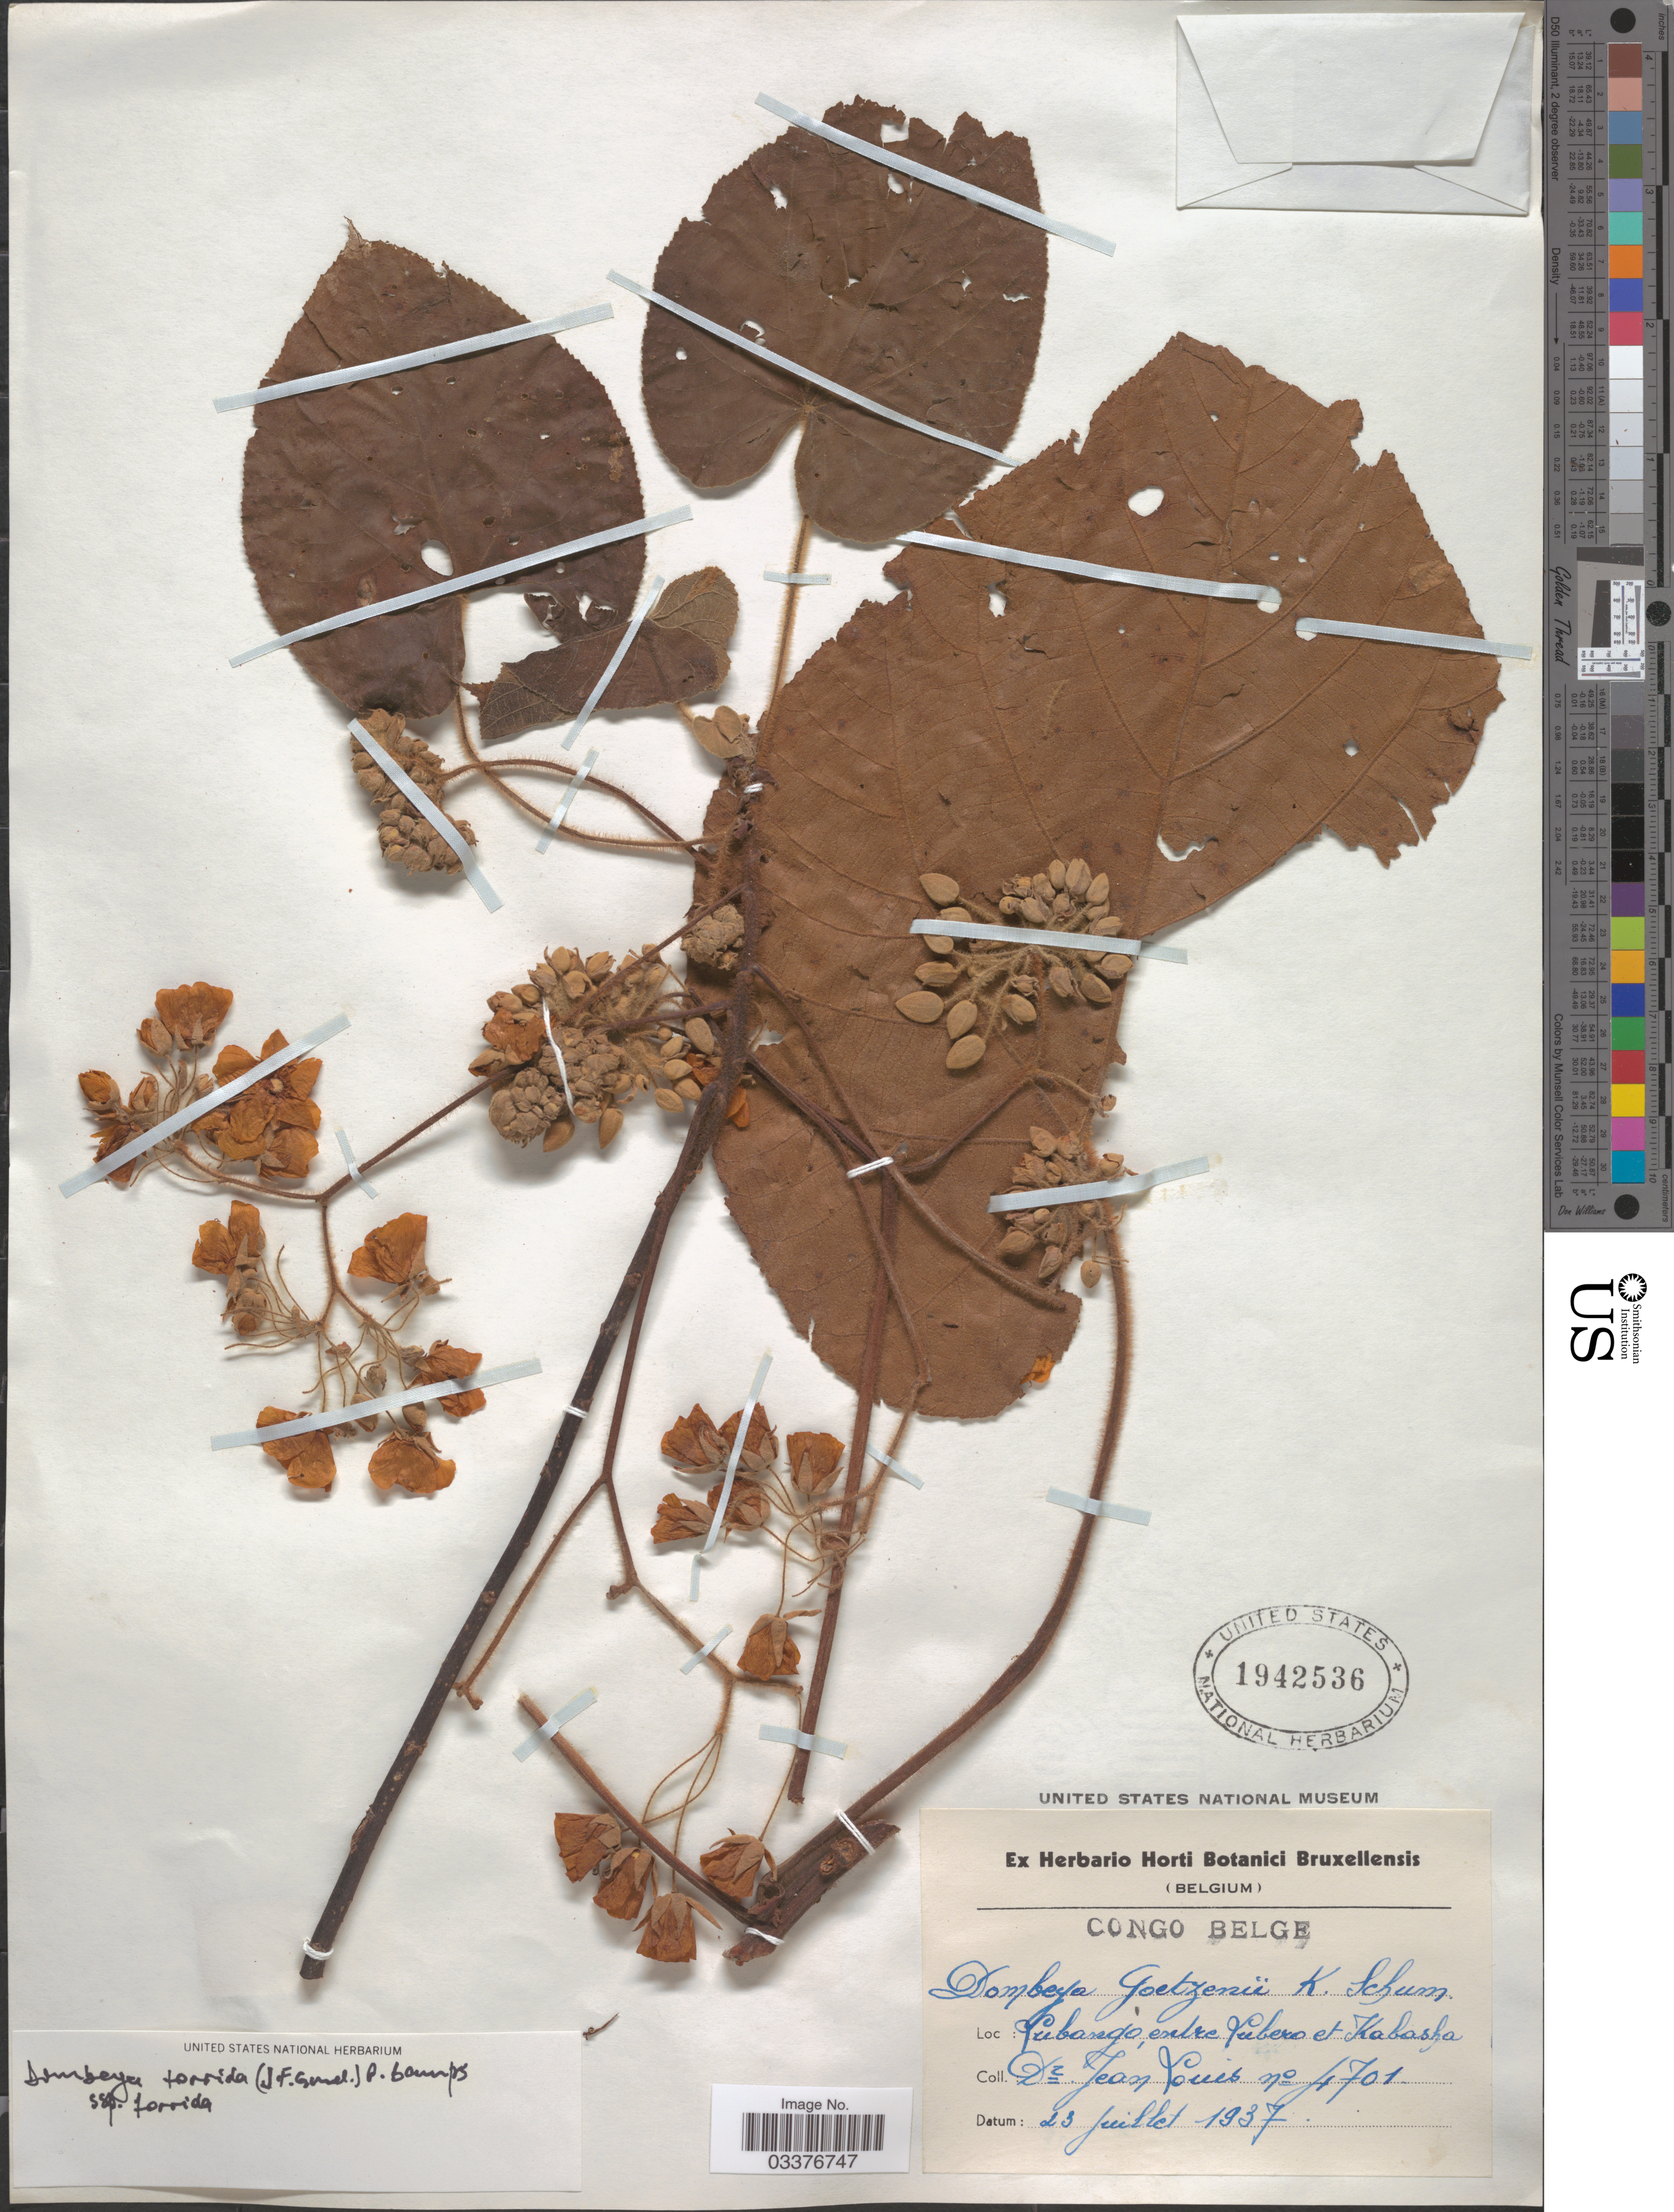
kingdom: Plantae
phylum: Tracheophyta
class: Magnoliopsida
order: Malvales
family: Malvaceae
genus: Dombeya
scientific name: Dombeya torrida subsp. torrida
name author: (J.F. Gmel.) Bamps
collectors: J. Louis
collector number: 1701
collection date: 1937-07-23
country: Congo, Democratic Republic of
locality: Congo Belge. Lubango entre Lubero et Kabasha.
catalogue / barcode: US 1942536